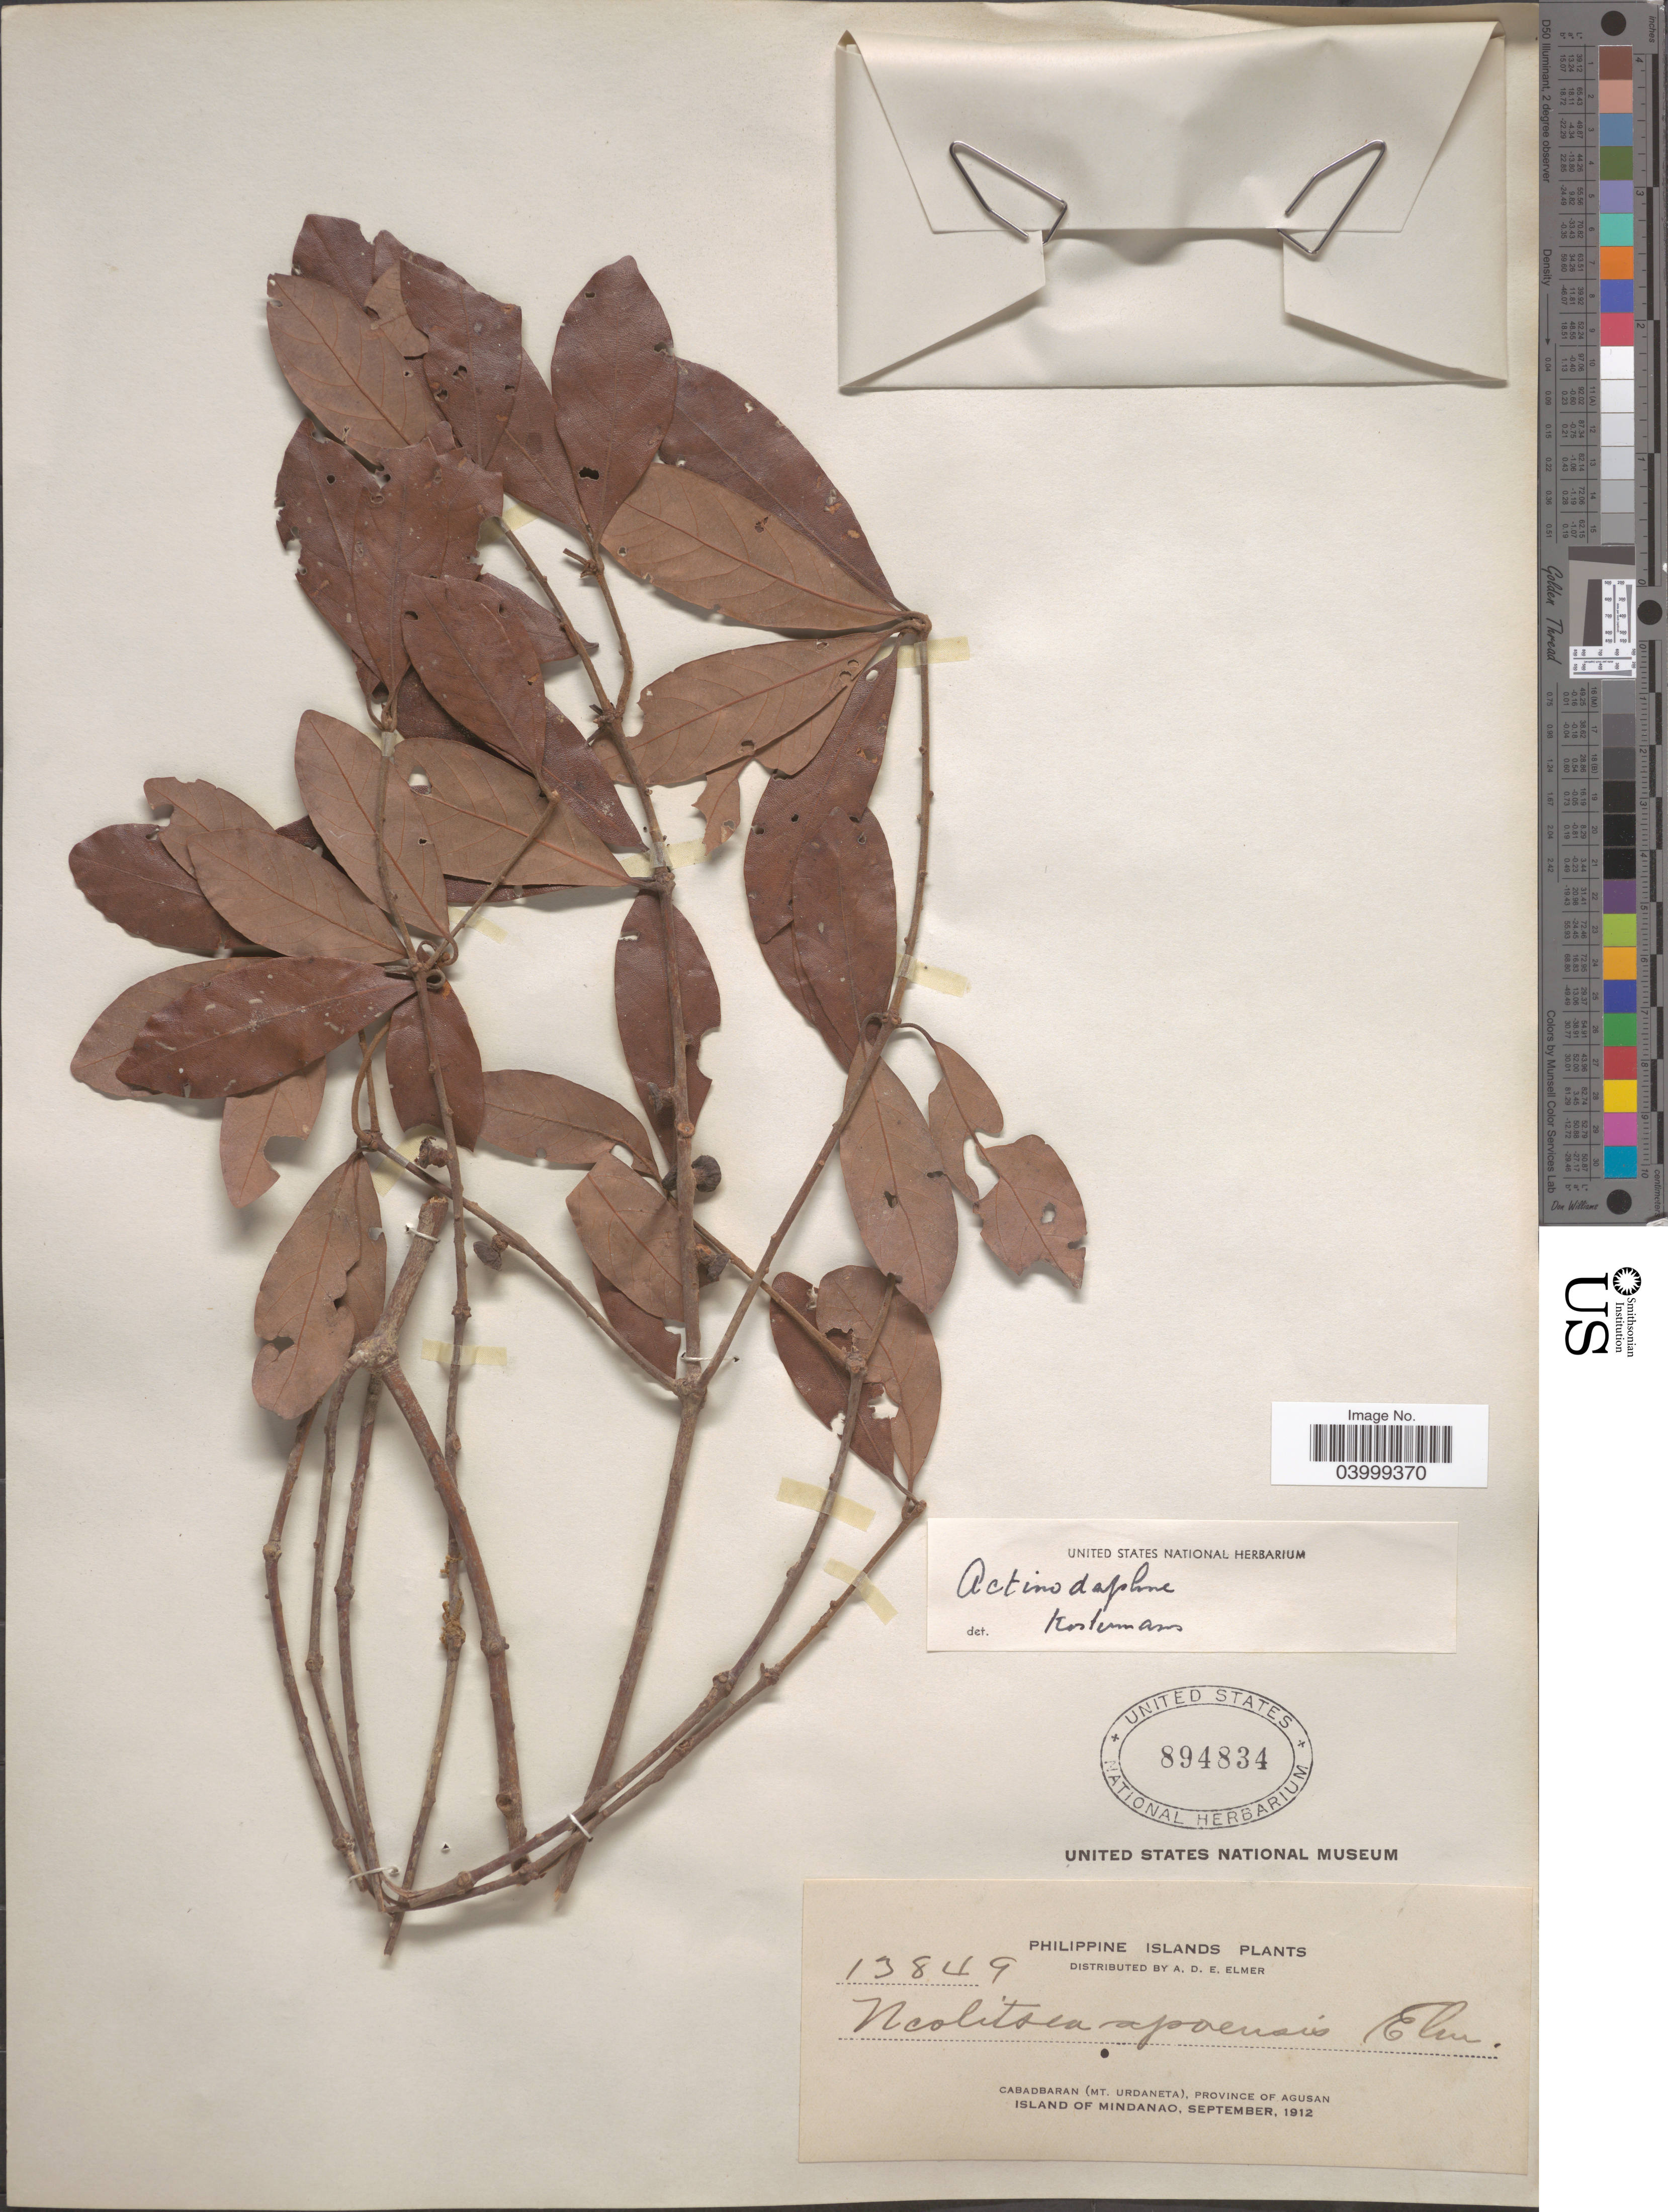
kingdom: Plantae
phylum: Tracheophyta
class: Magnoliopsida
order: Laurales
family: Lauraceae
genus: Actinodaphne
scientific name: Actinodaphne sp.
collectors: A. D. E. Elmer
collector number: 13849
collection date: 1912-09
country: Philippines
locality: Philippine Islands. Cabadbaran (Mt. Urdaneta), Province of Agusan. Island of Mindanao.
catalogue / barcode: US 894834